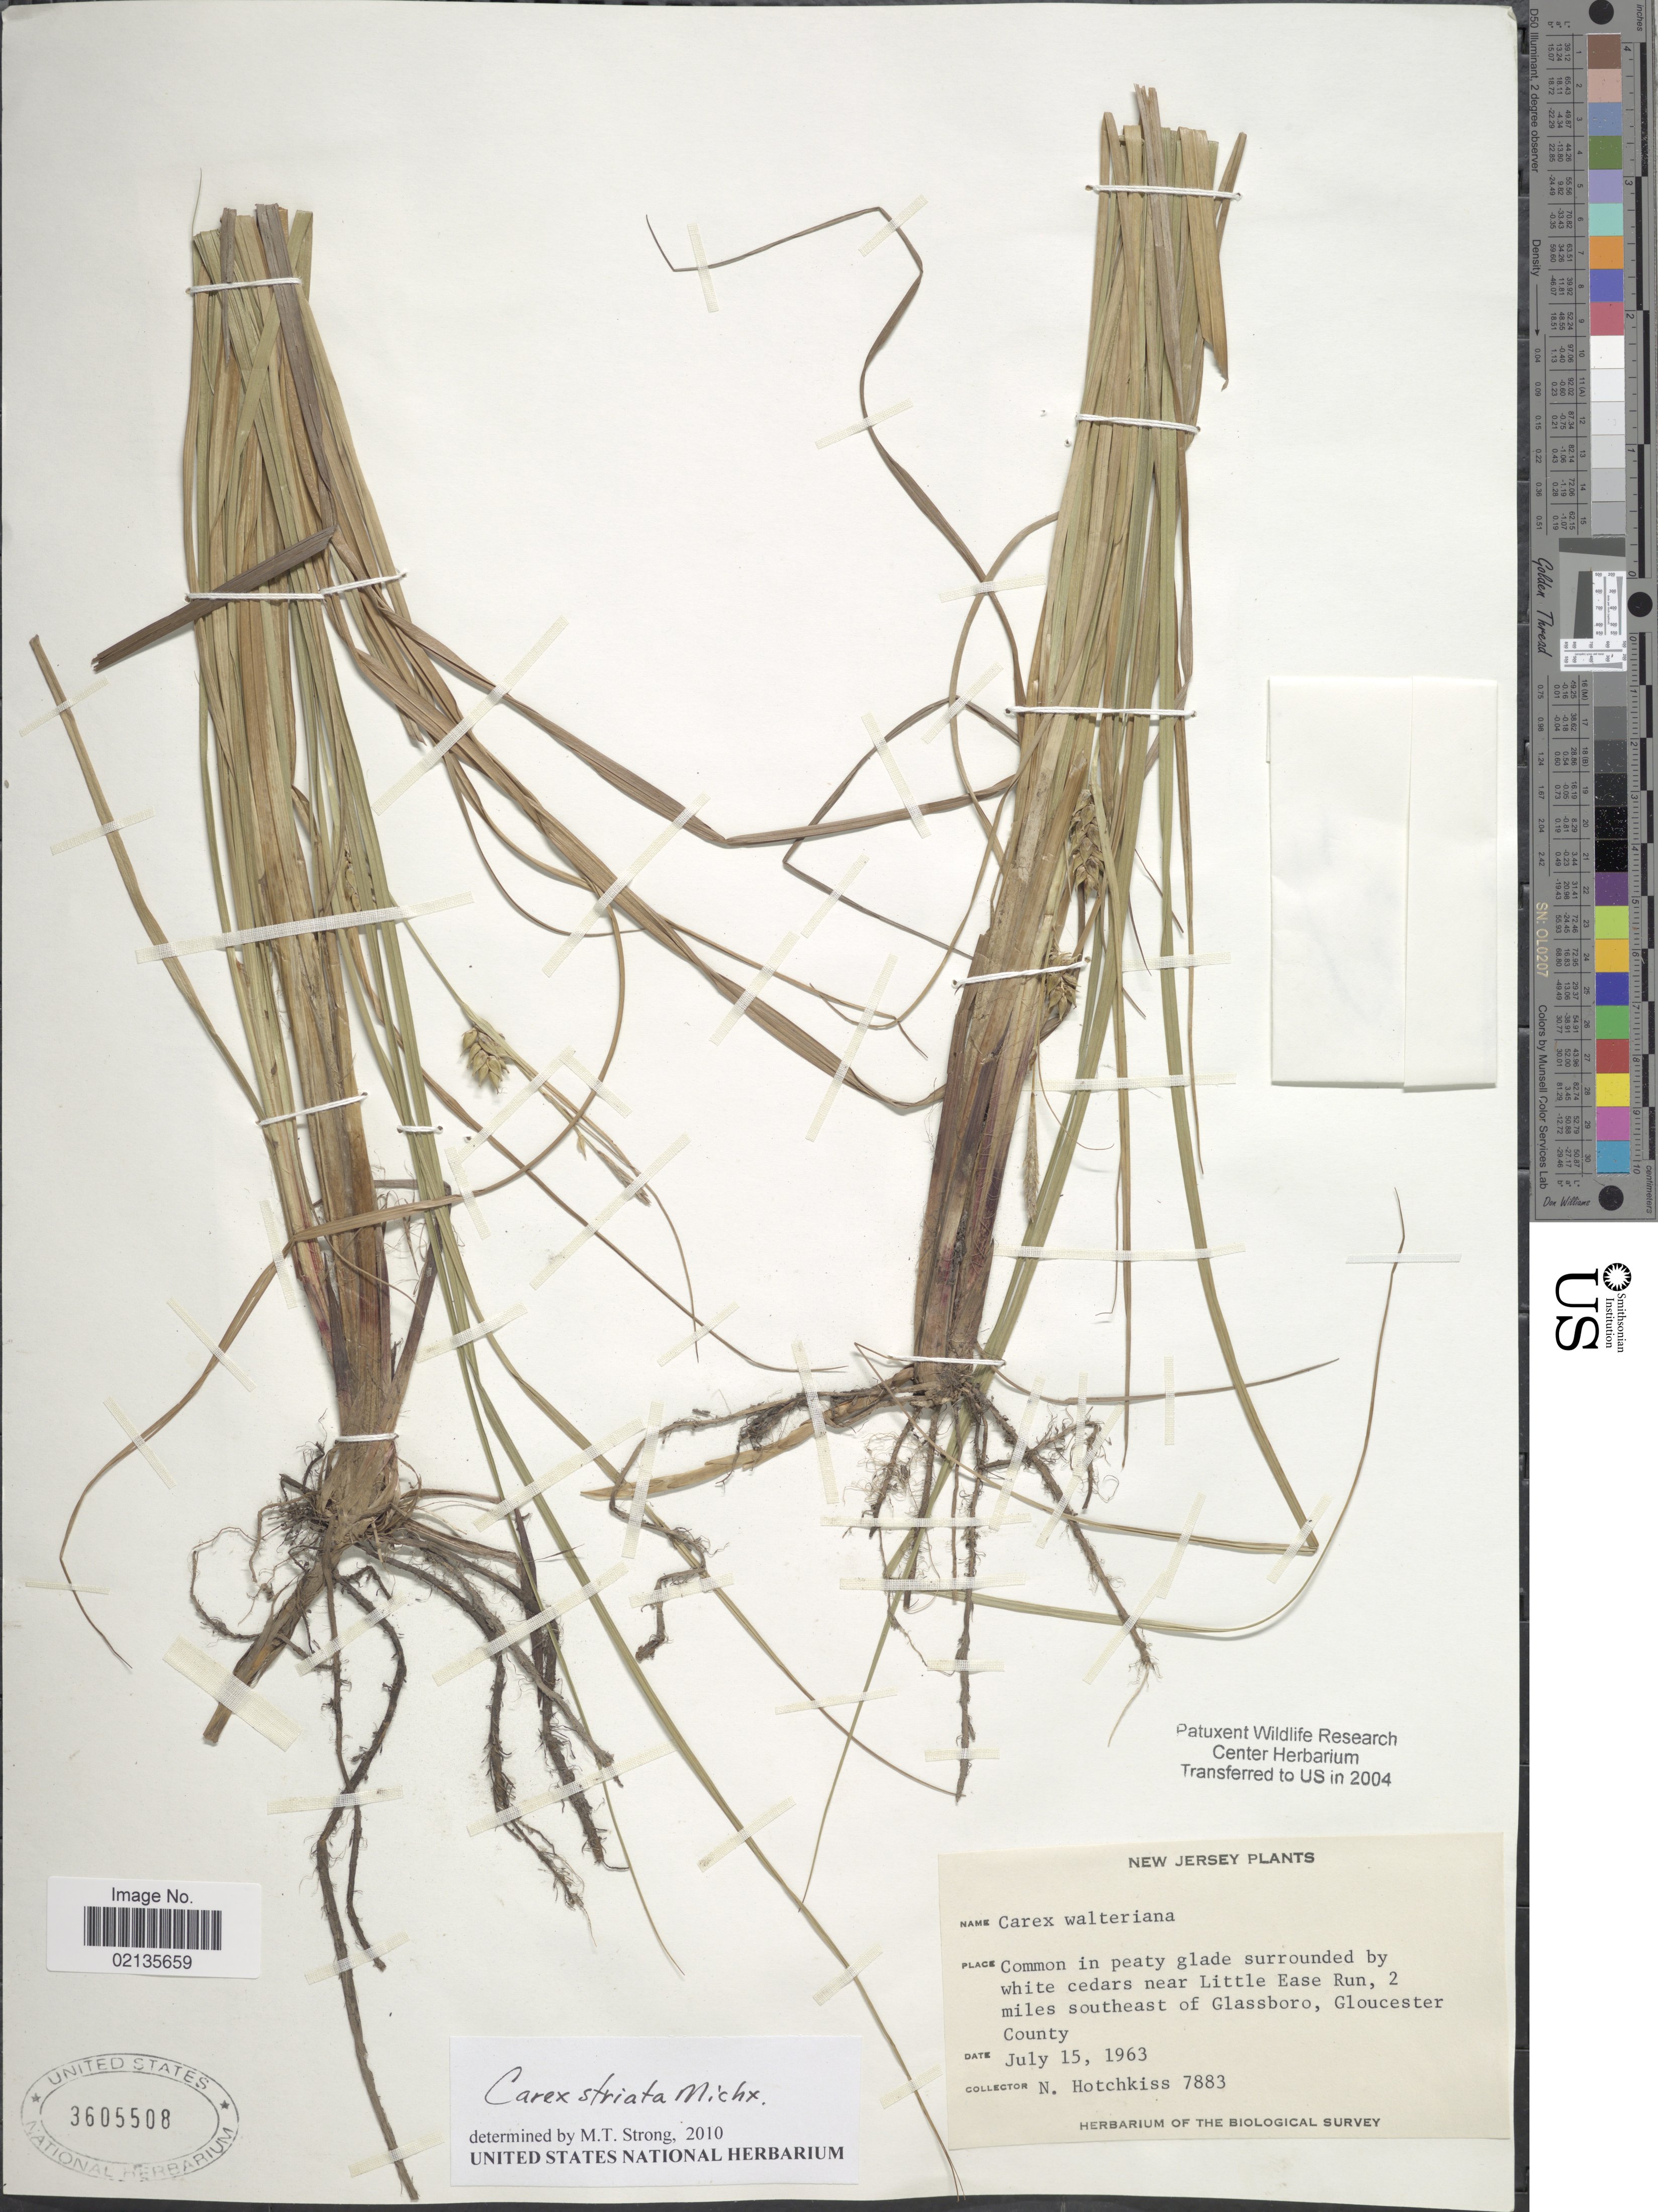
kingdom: Plantae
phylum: Tracheophyta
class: Liliopsida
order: Poales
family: Cyperaceae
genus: Carex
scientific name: Carex striata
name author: Michx.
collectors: N. Hotchkiss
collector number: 7883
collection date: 1963-07-15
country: United States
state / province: New Jersey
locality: Near Little Ease Run, 2 miles southeast of Glassboro, Glouchester County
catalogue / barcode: US 3605508